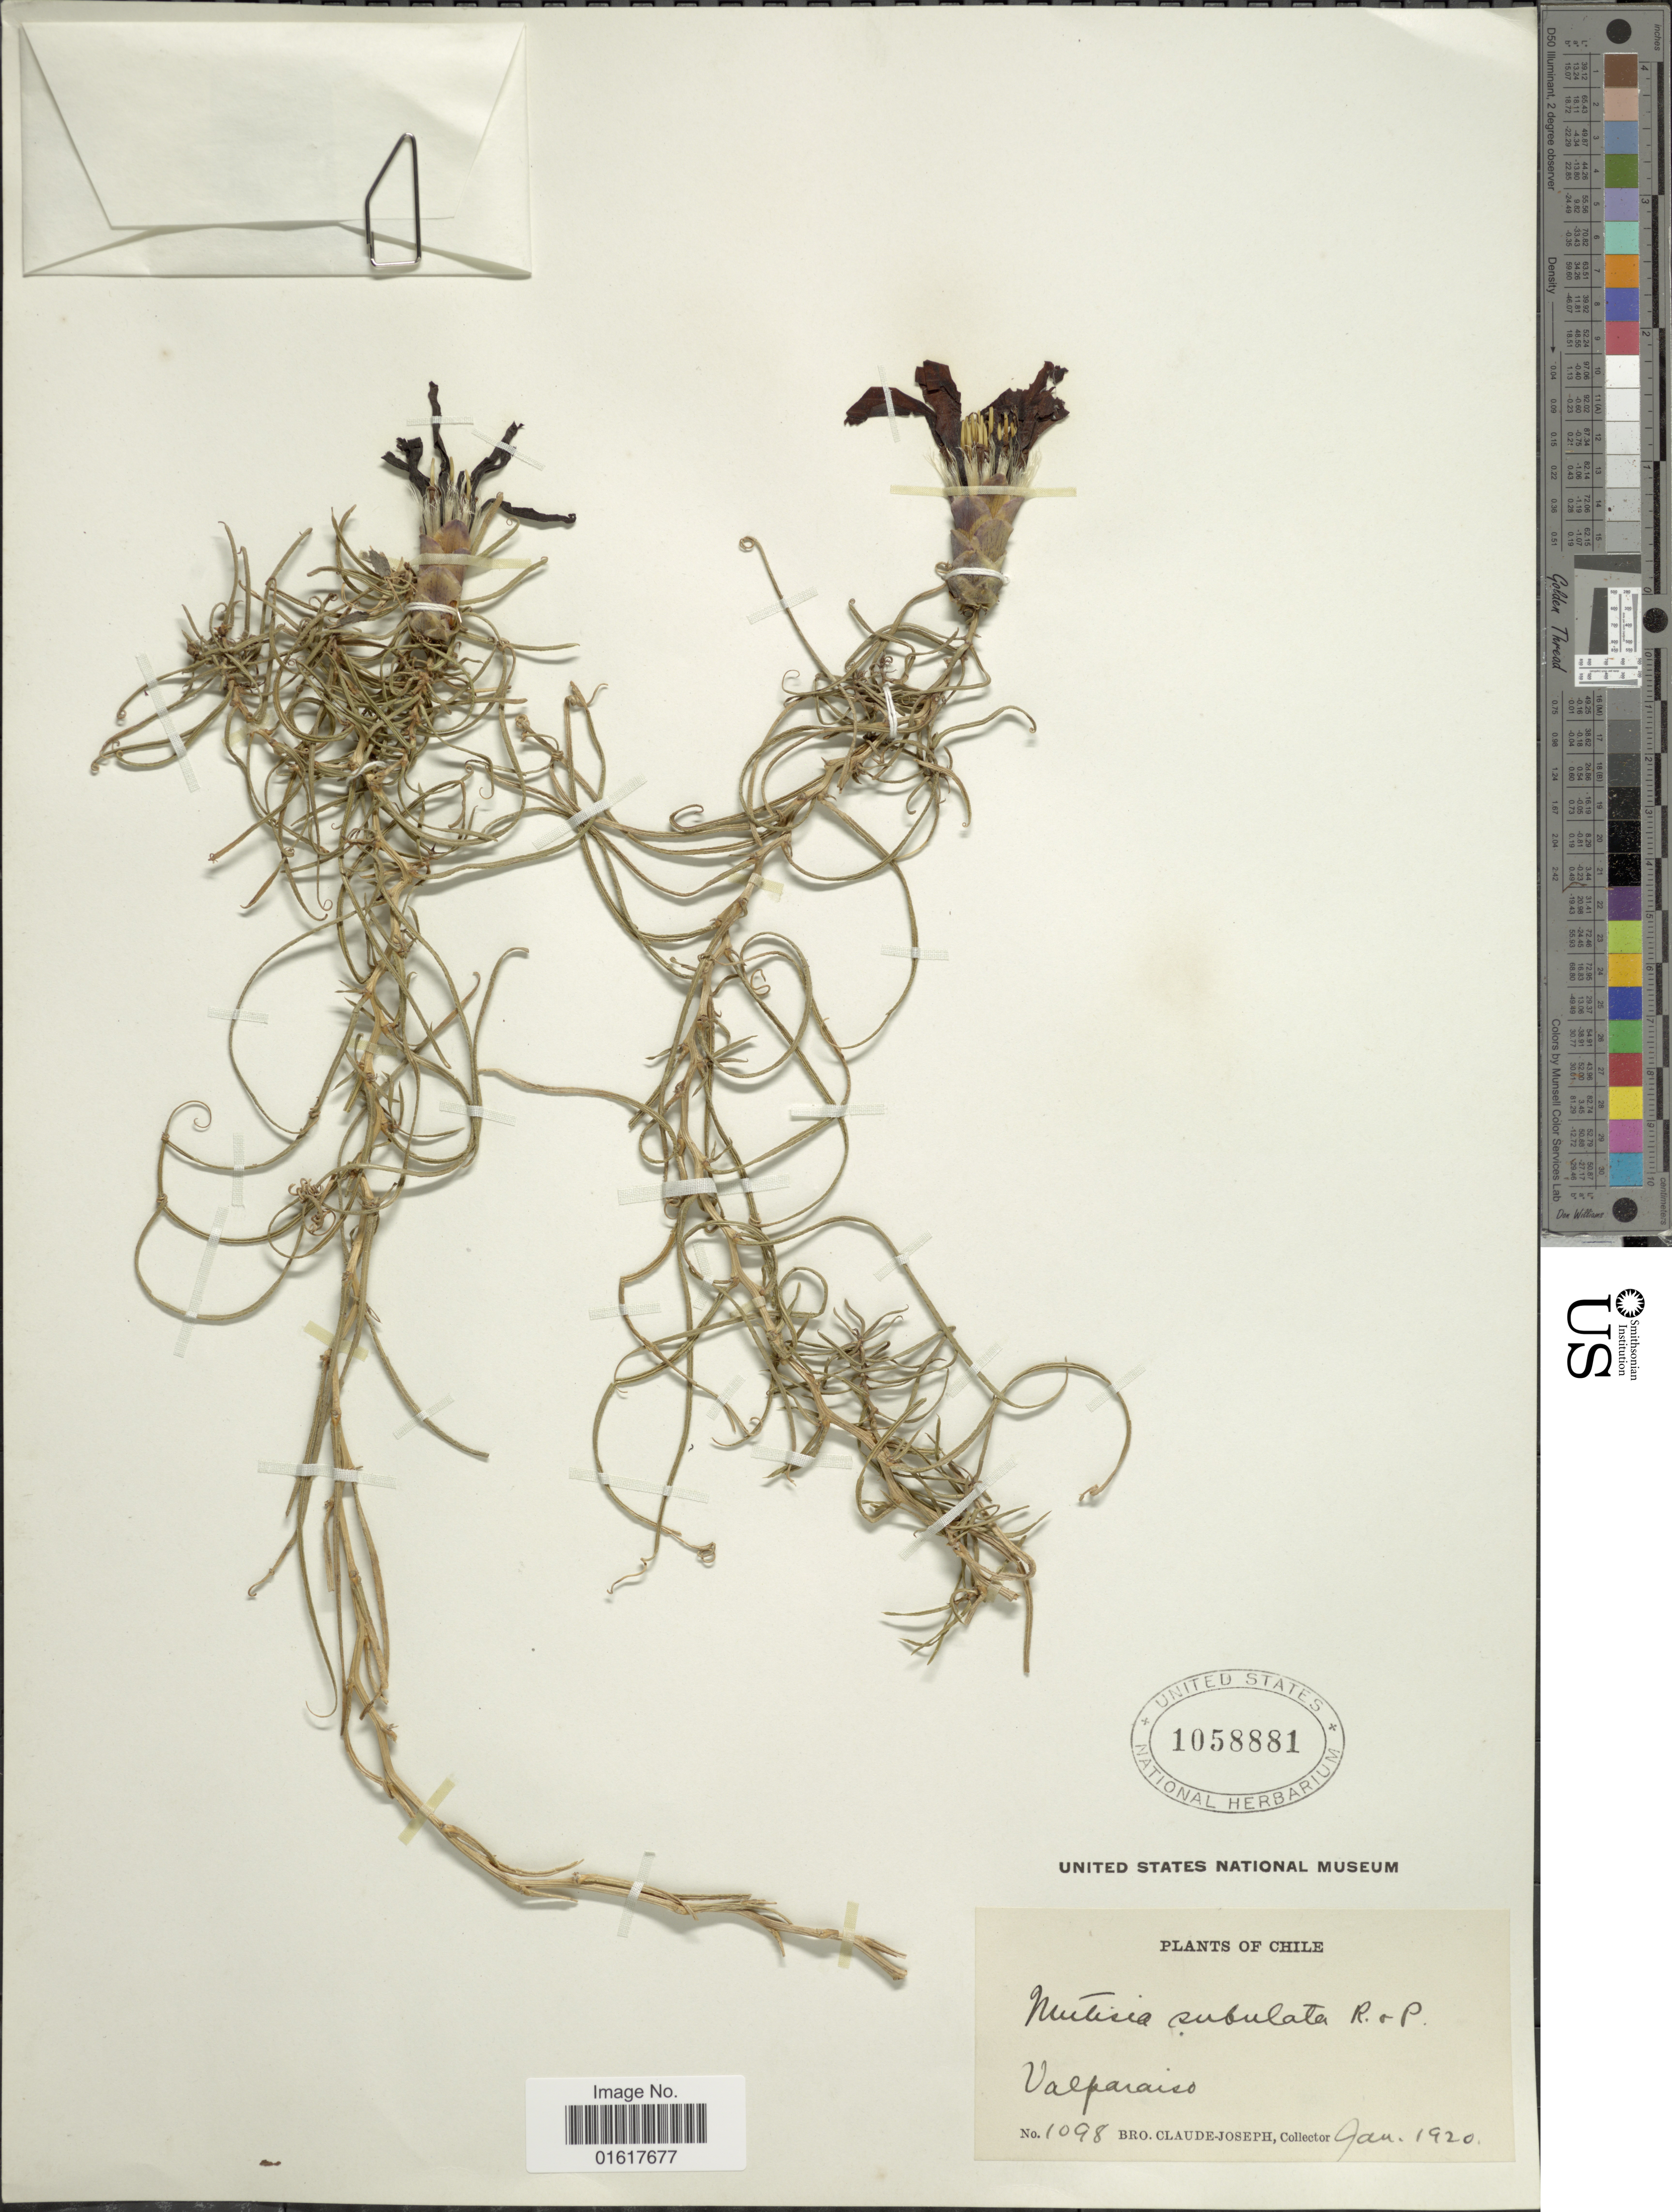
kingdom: Plantae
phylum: Tracheophyta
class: Magnoliopsida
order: Asterales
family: Asteraceae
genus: Mutisia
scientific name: Mutisia subulata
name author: Ruiz & Pav.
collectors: Bro. Claude-Joseph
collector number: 1098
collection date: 1920-01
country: Chile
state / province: Valparaíso (V)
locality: Valparaiso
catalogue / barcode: US 1058881